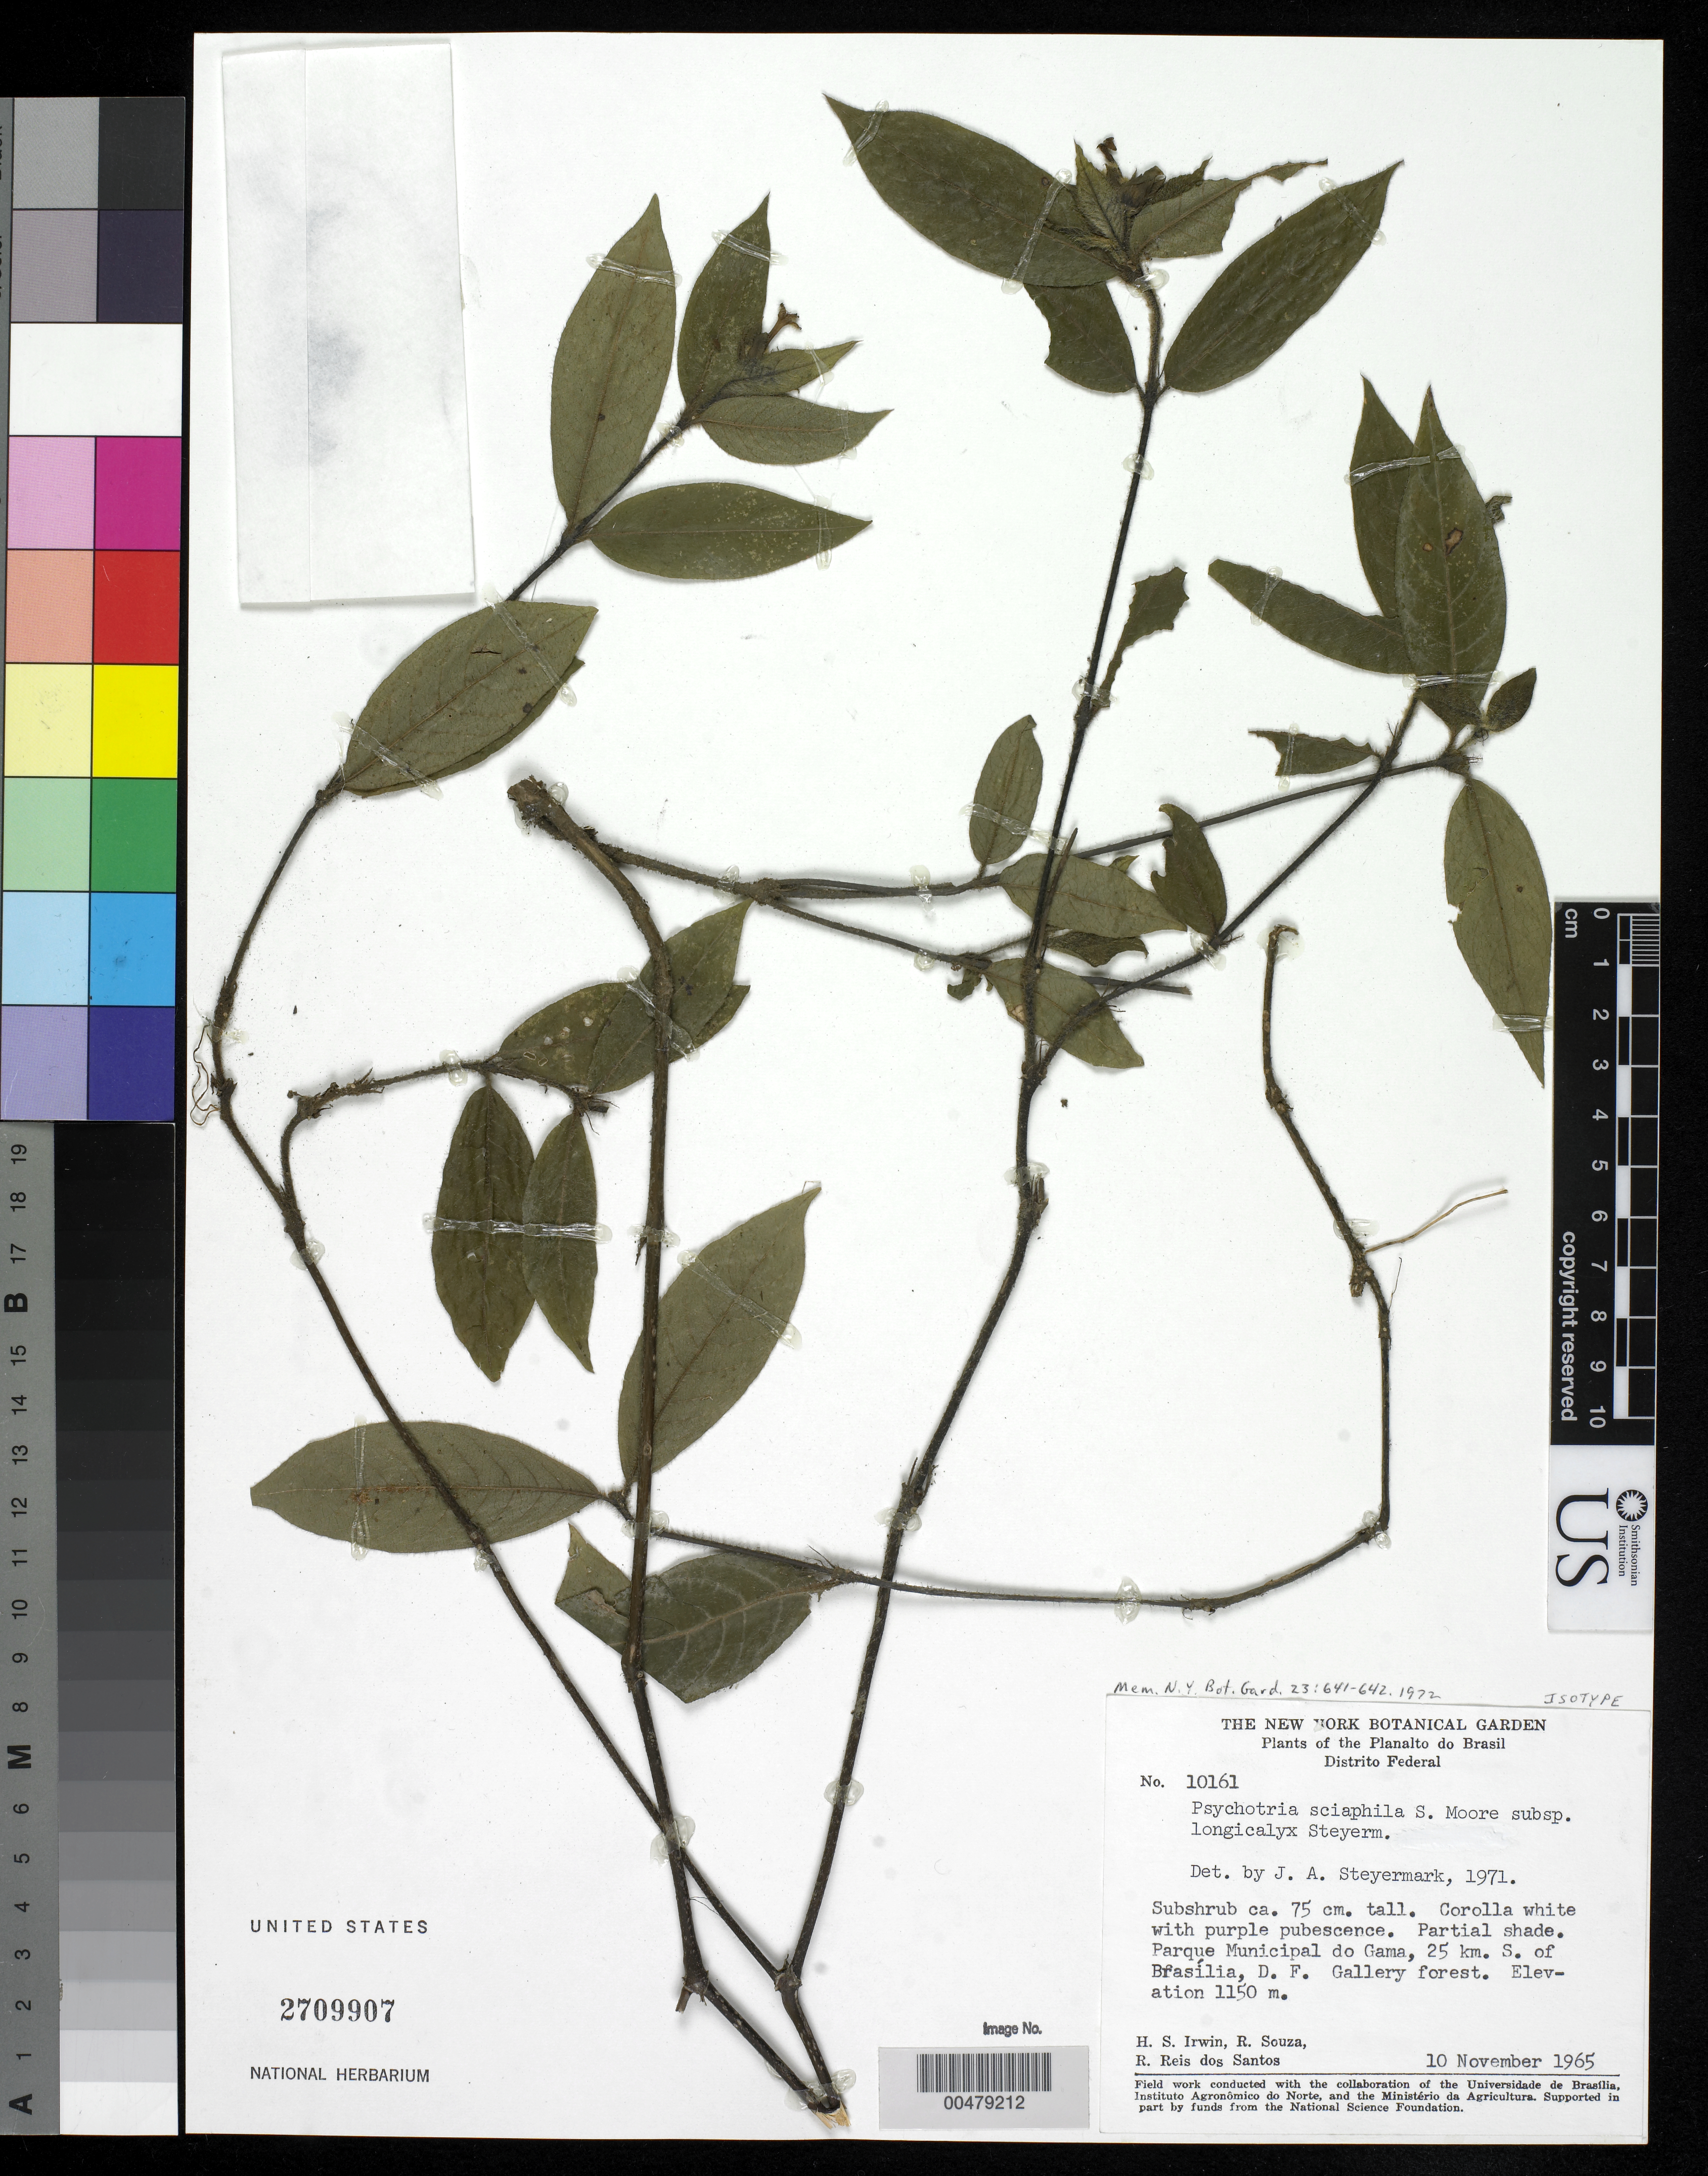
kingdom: Plantae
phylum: Tracheophyta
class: Magnoliopsida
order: Gentianales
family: Rubiaceae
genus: Psychotria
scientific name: Psychotria sciaphila subsp. longicalyx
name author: Steyerm.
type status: Isotype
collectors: H. Irwin, R. Souza & R. G. P. Santos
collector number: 10161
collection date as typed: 10 Nov 1965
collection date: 1965-11-10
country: Brazil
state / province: Distrito Federal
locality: Parque Municipal do Gama, 25 km S of Brasilia.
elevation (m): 1150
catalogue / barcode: US 2709907